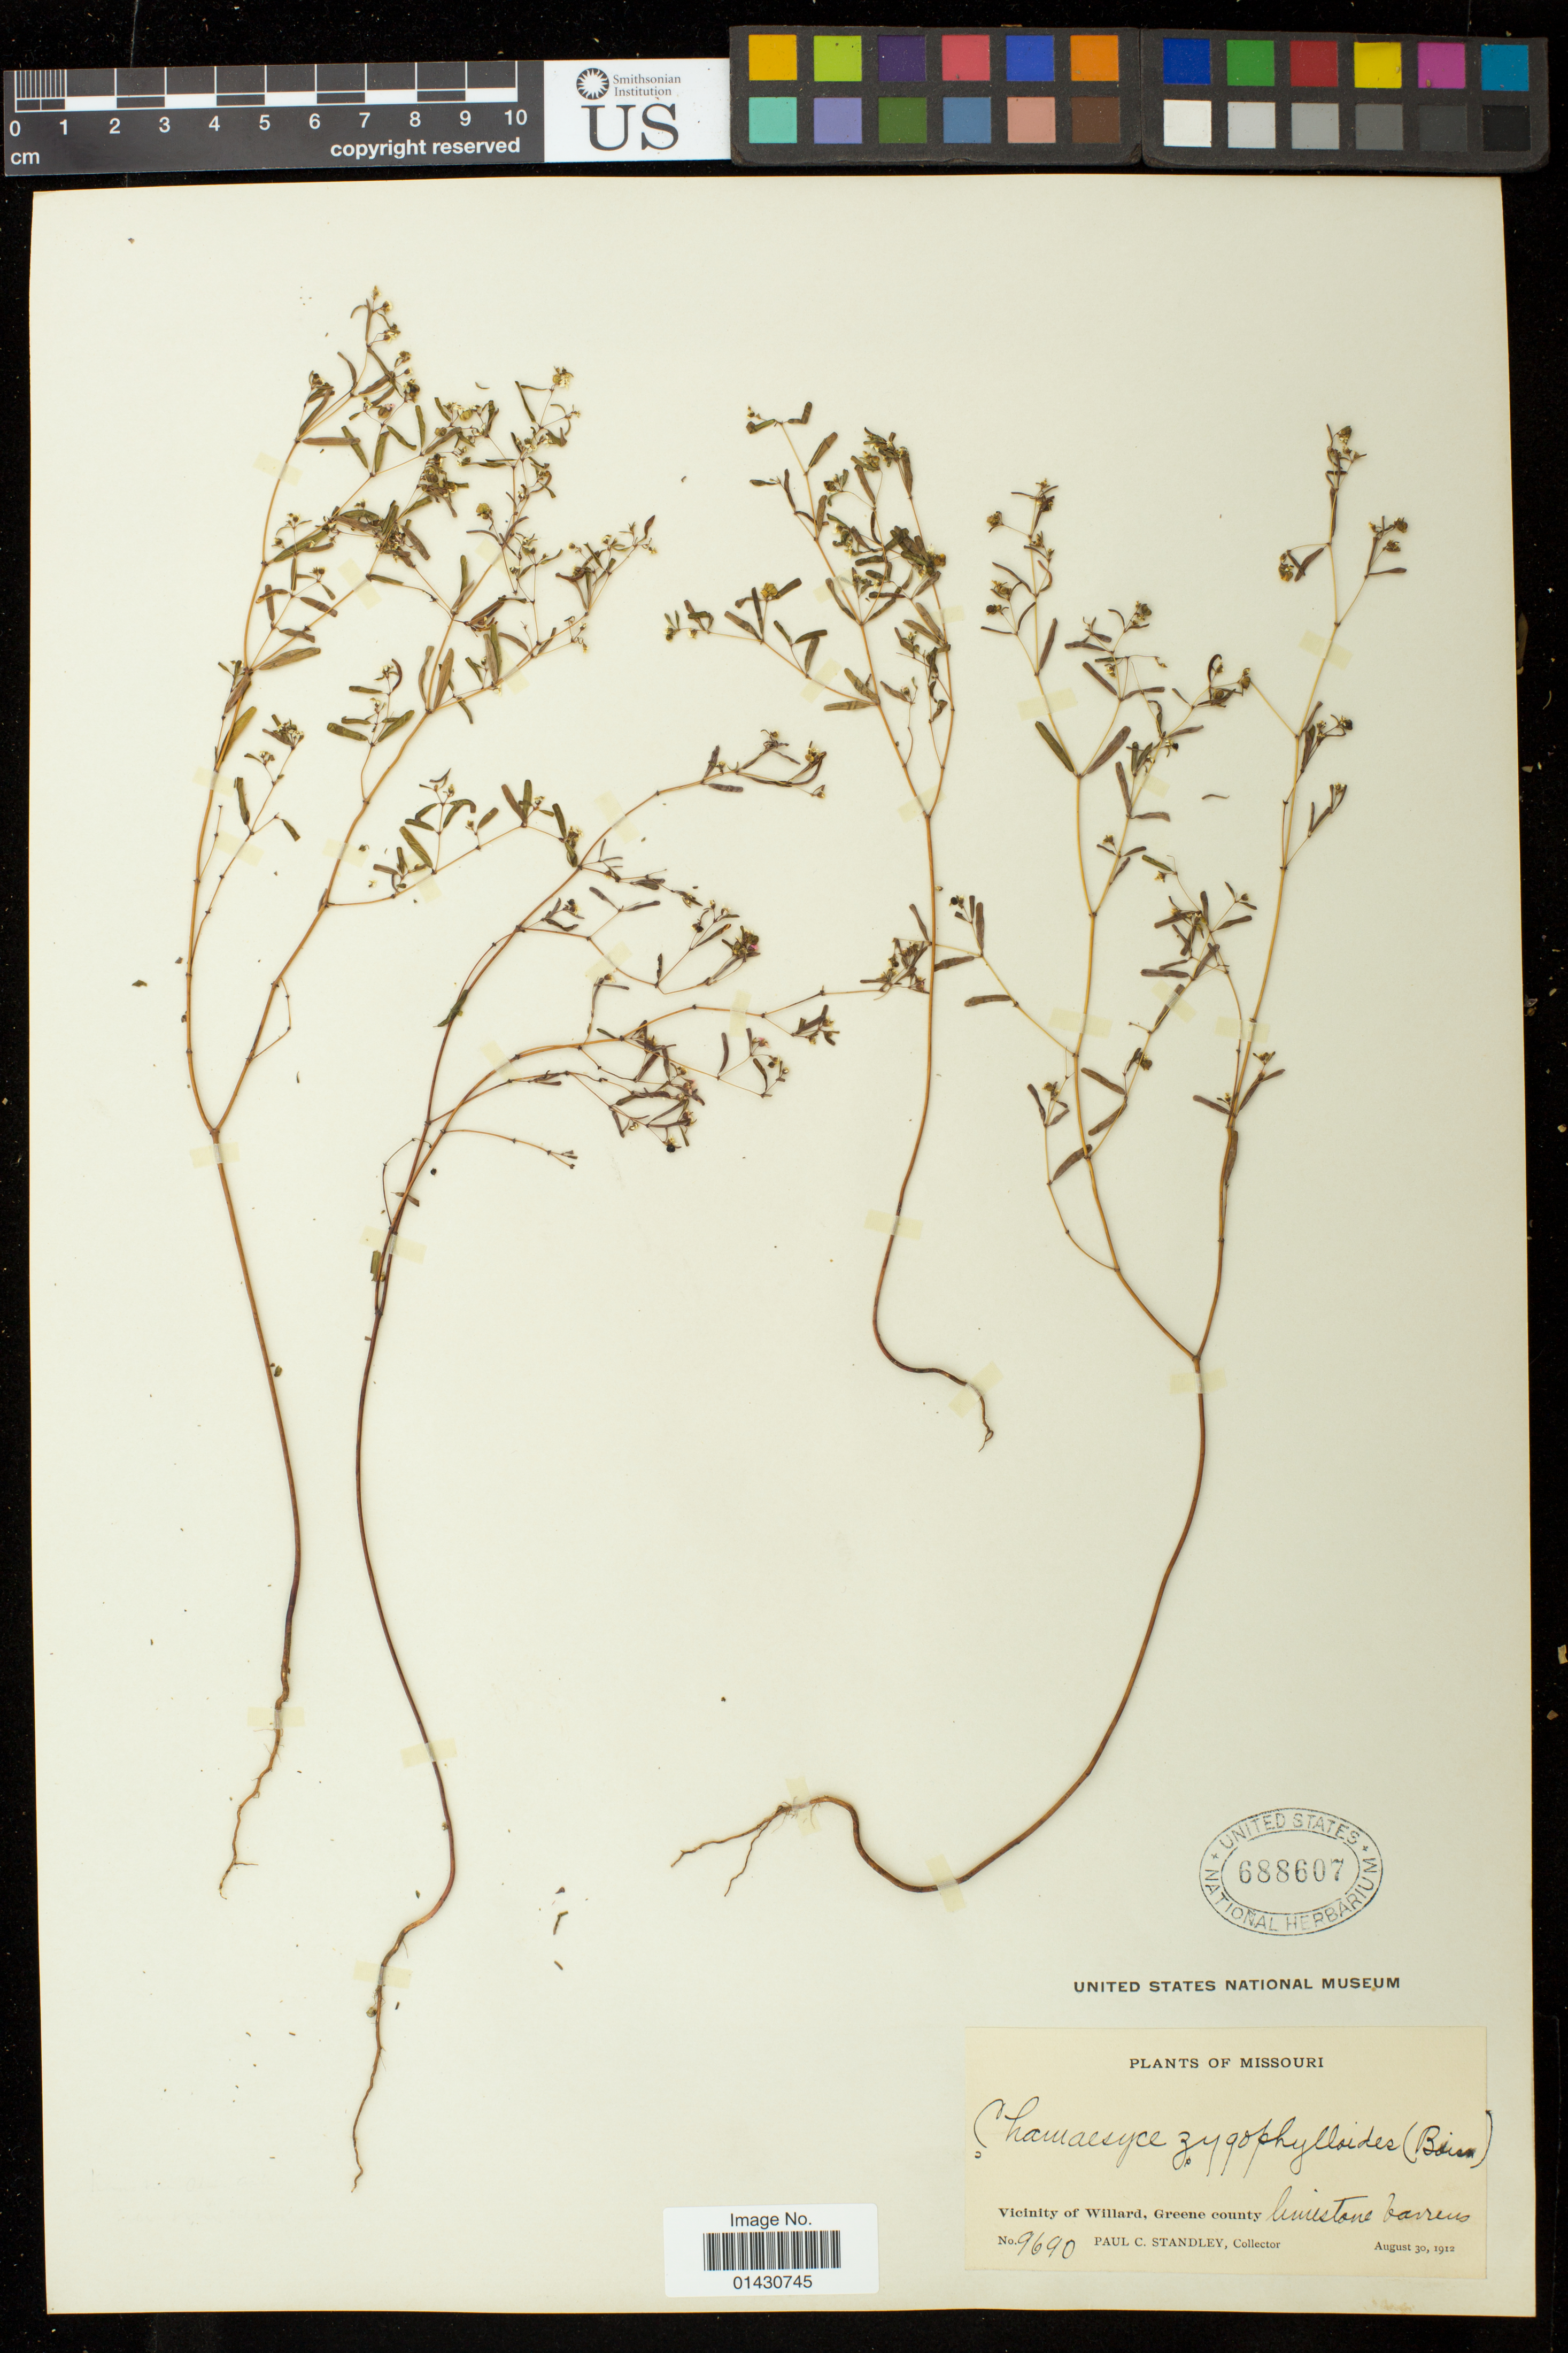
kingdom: Plantae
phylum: Tracheophyta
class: Magnoliopsida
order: Malpighiales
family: Euphorbiaceae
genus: Euphorbia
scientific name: Euphorbia missurica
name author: Raf.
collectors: P. C. Standley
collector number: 9690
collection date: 1912-08-30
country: United States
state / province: Missouri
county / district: Greene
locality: Vicinity of Willard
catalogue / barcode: US 688607